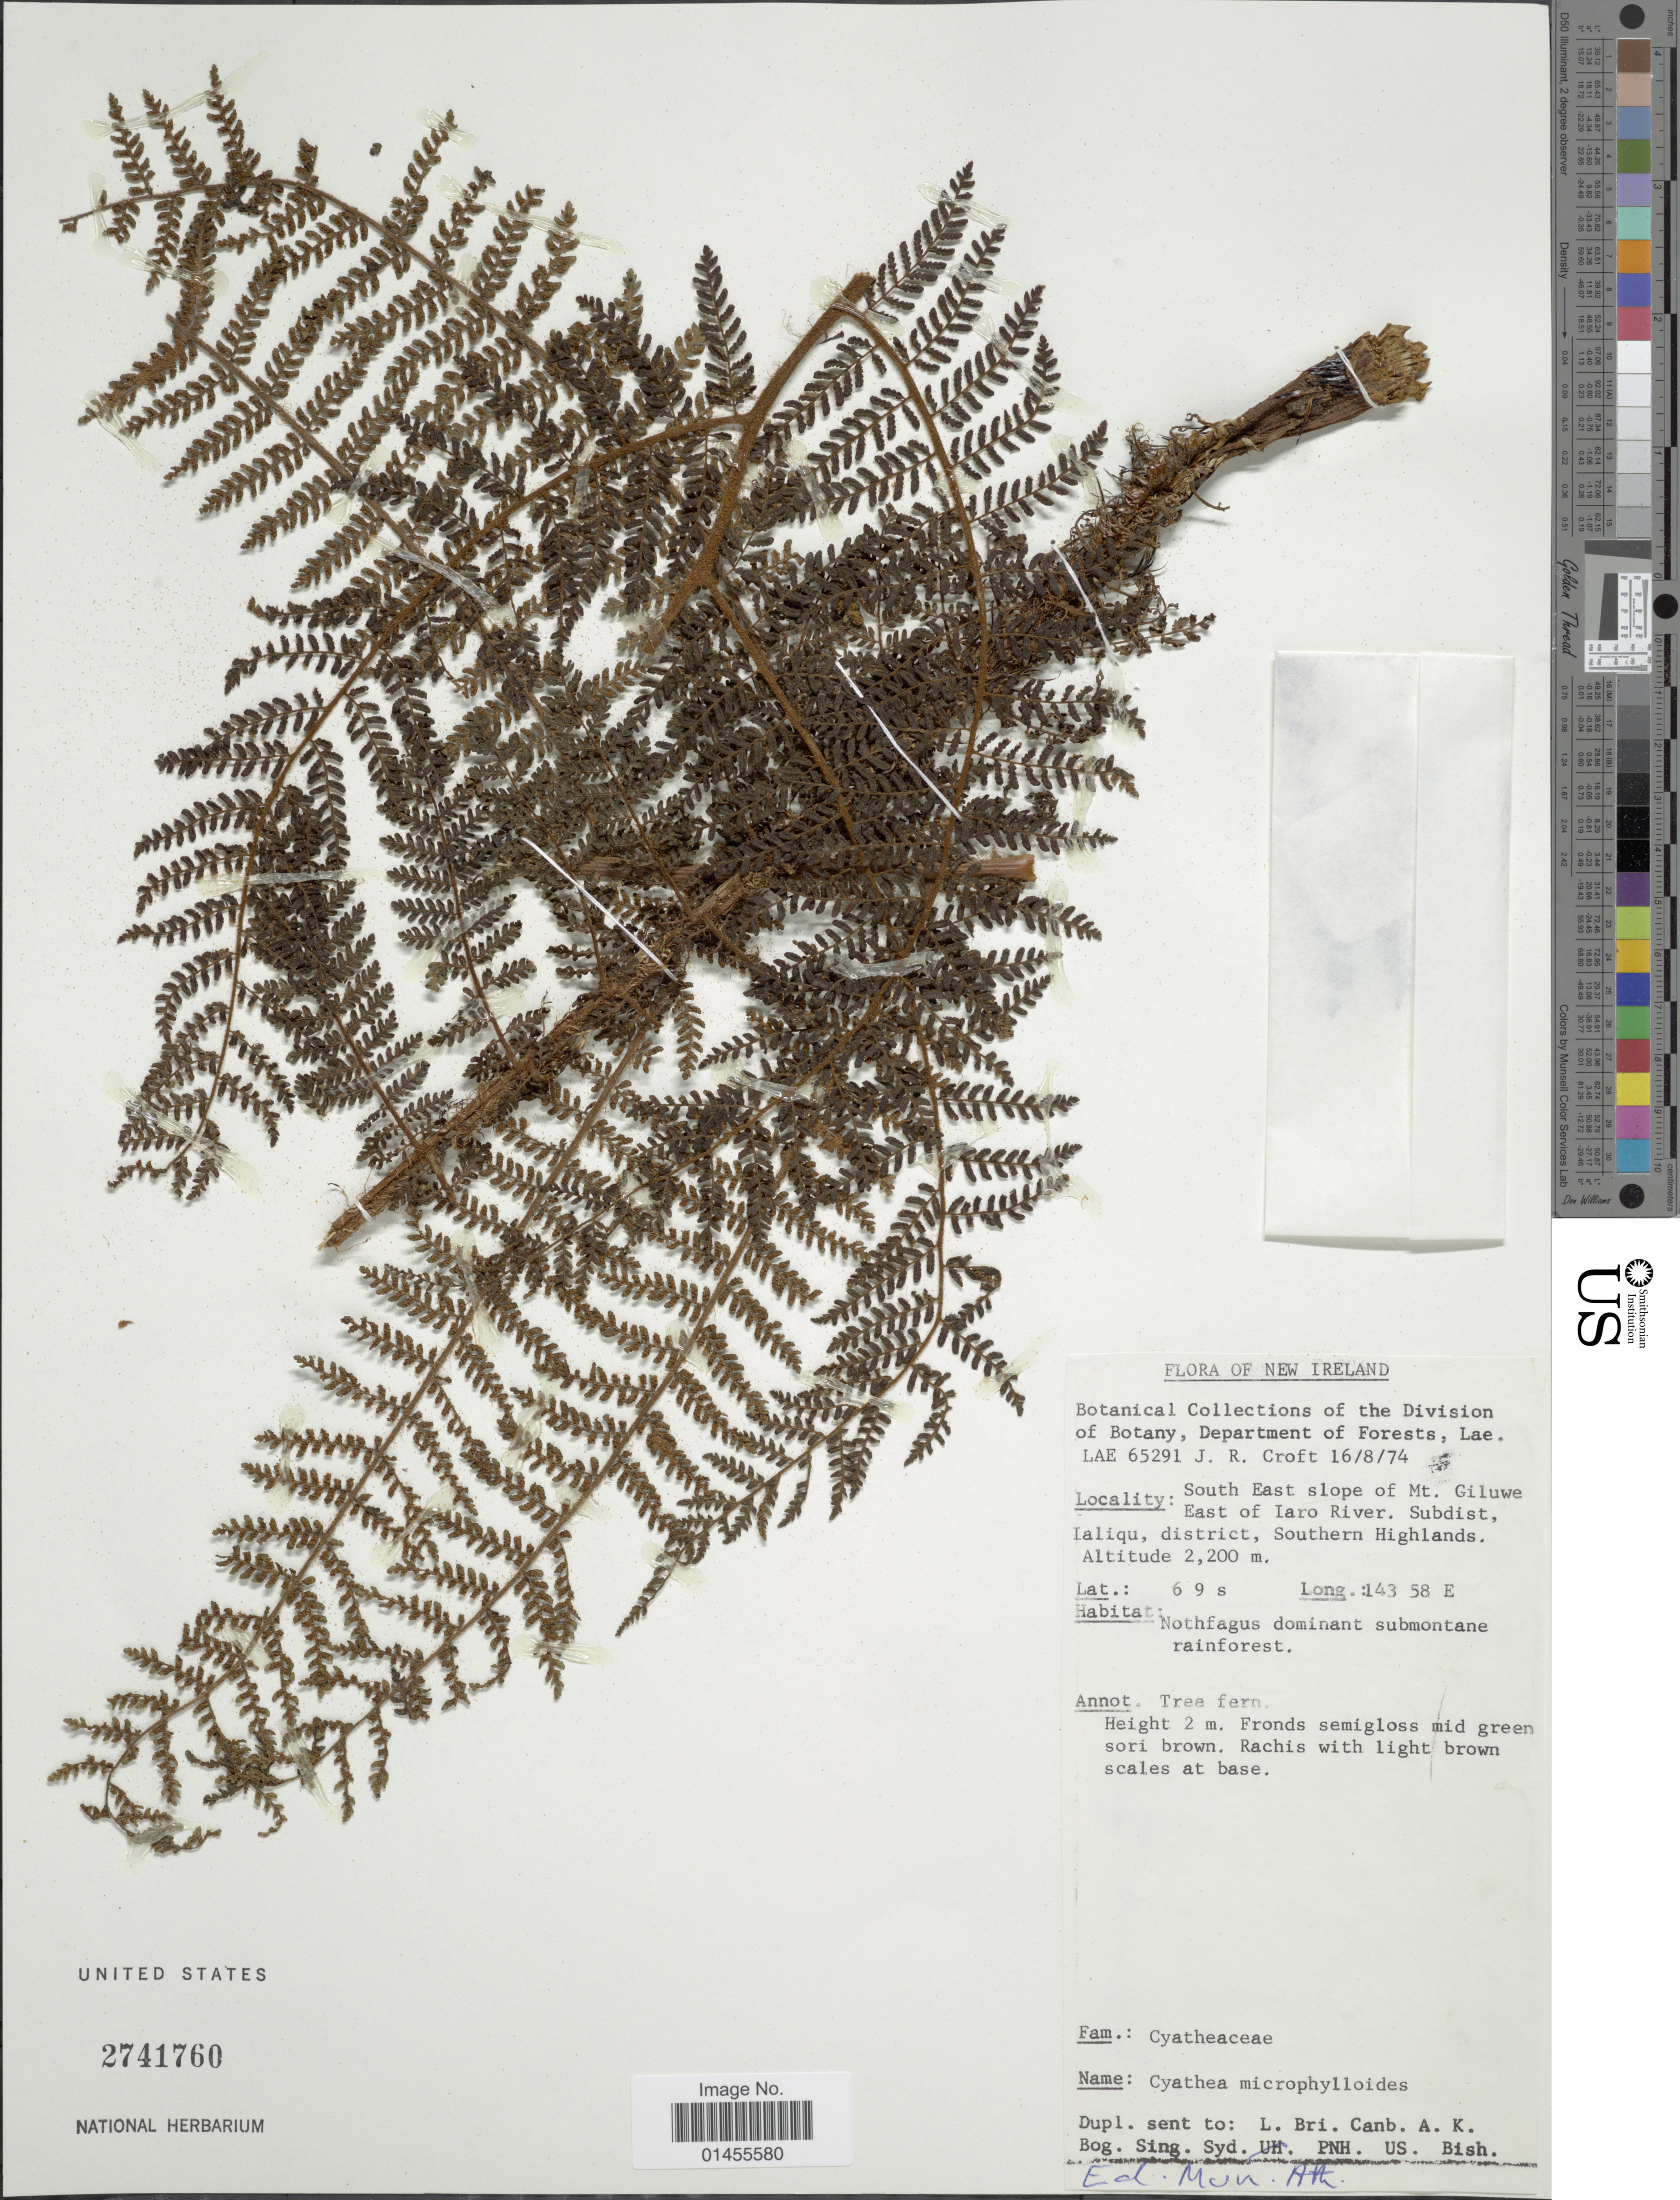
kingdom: Plantae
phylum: Tracheophyta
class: Polypodiopsida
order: Cyatheales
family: Cyatheaceae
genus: Alsophila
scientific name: Alsophila microphylloides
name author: (Rosenst.) R.M. Tryon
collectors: J. R. Croft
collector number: LAE 65291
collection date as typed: Transcribed d/m/y: 16/8/74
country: Papua New Guinea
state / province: Southern Highlands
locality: New Ireland, South East slope of Mt. Giluwe. East of Iaro River. Subdist, Ialiqu, district, Southern Highlands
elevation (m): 2200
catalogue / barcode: US 2741760